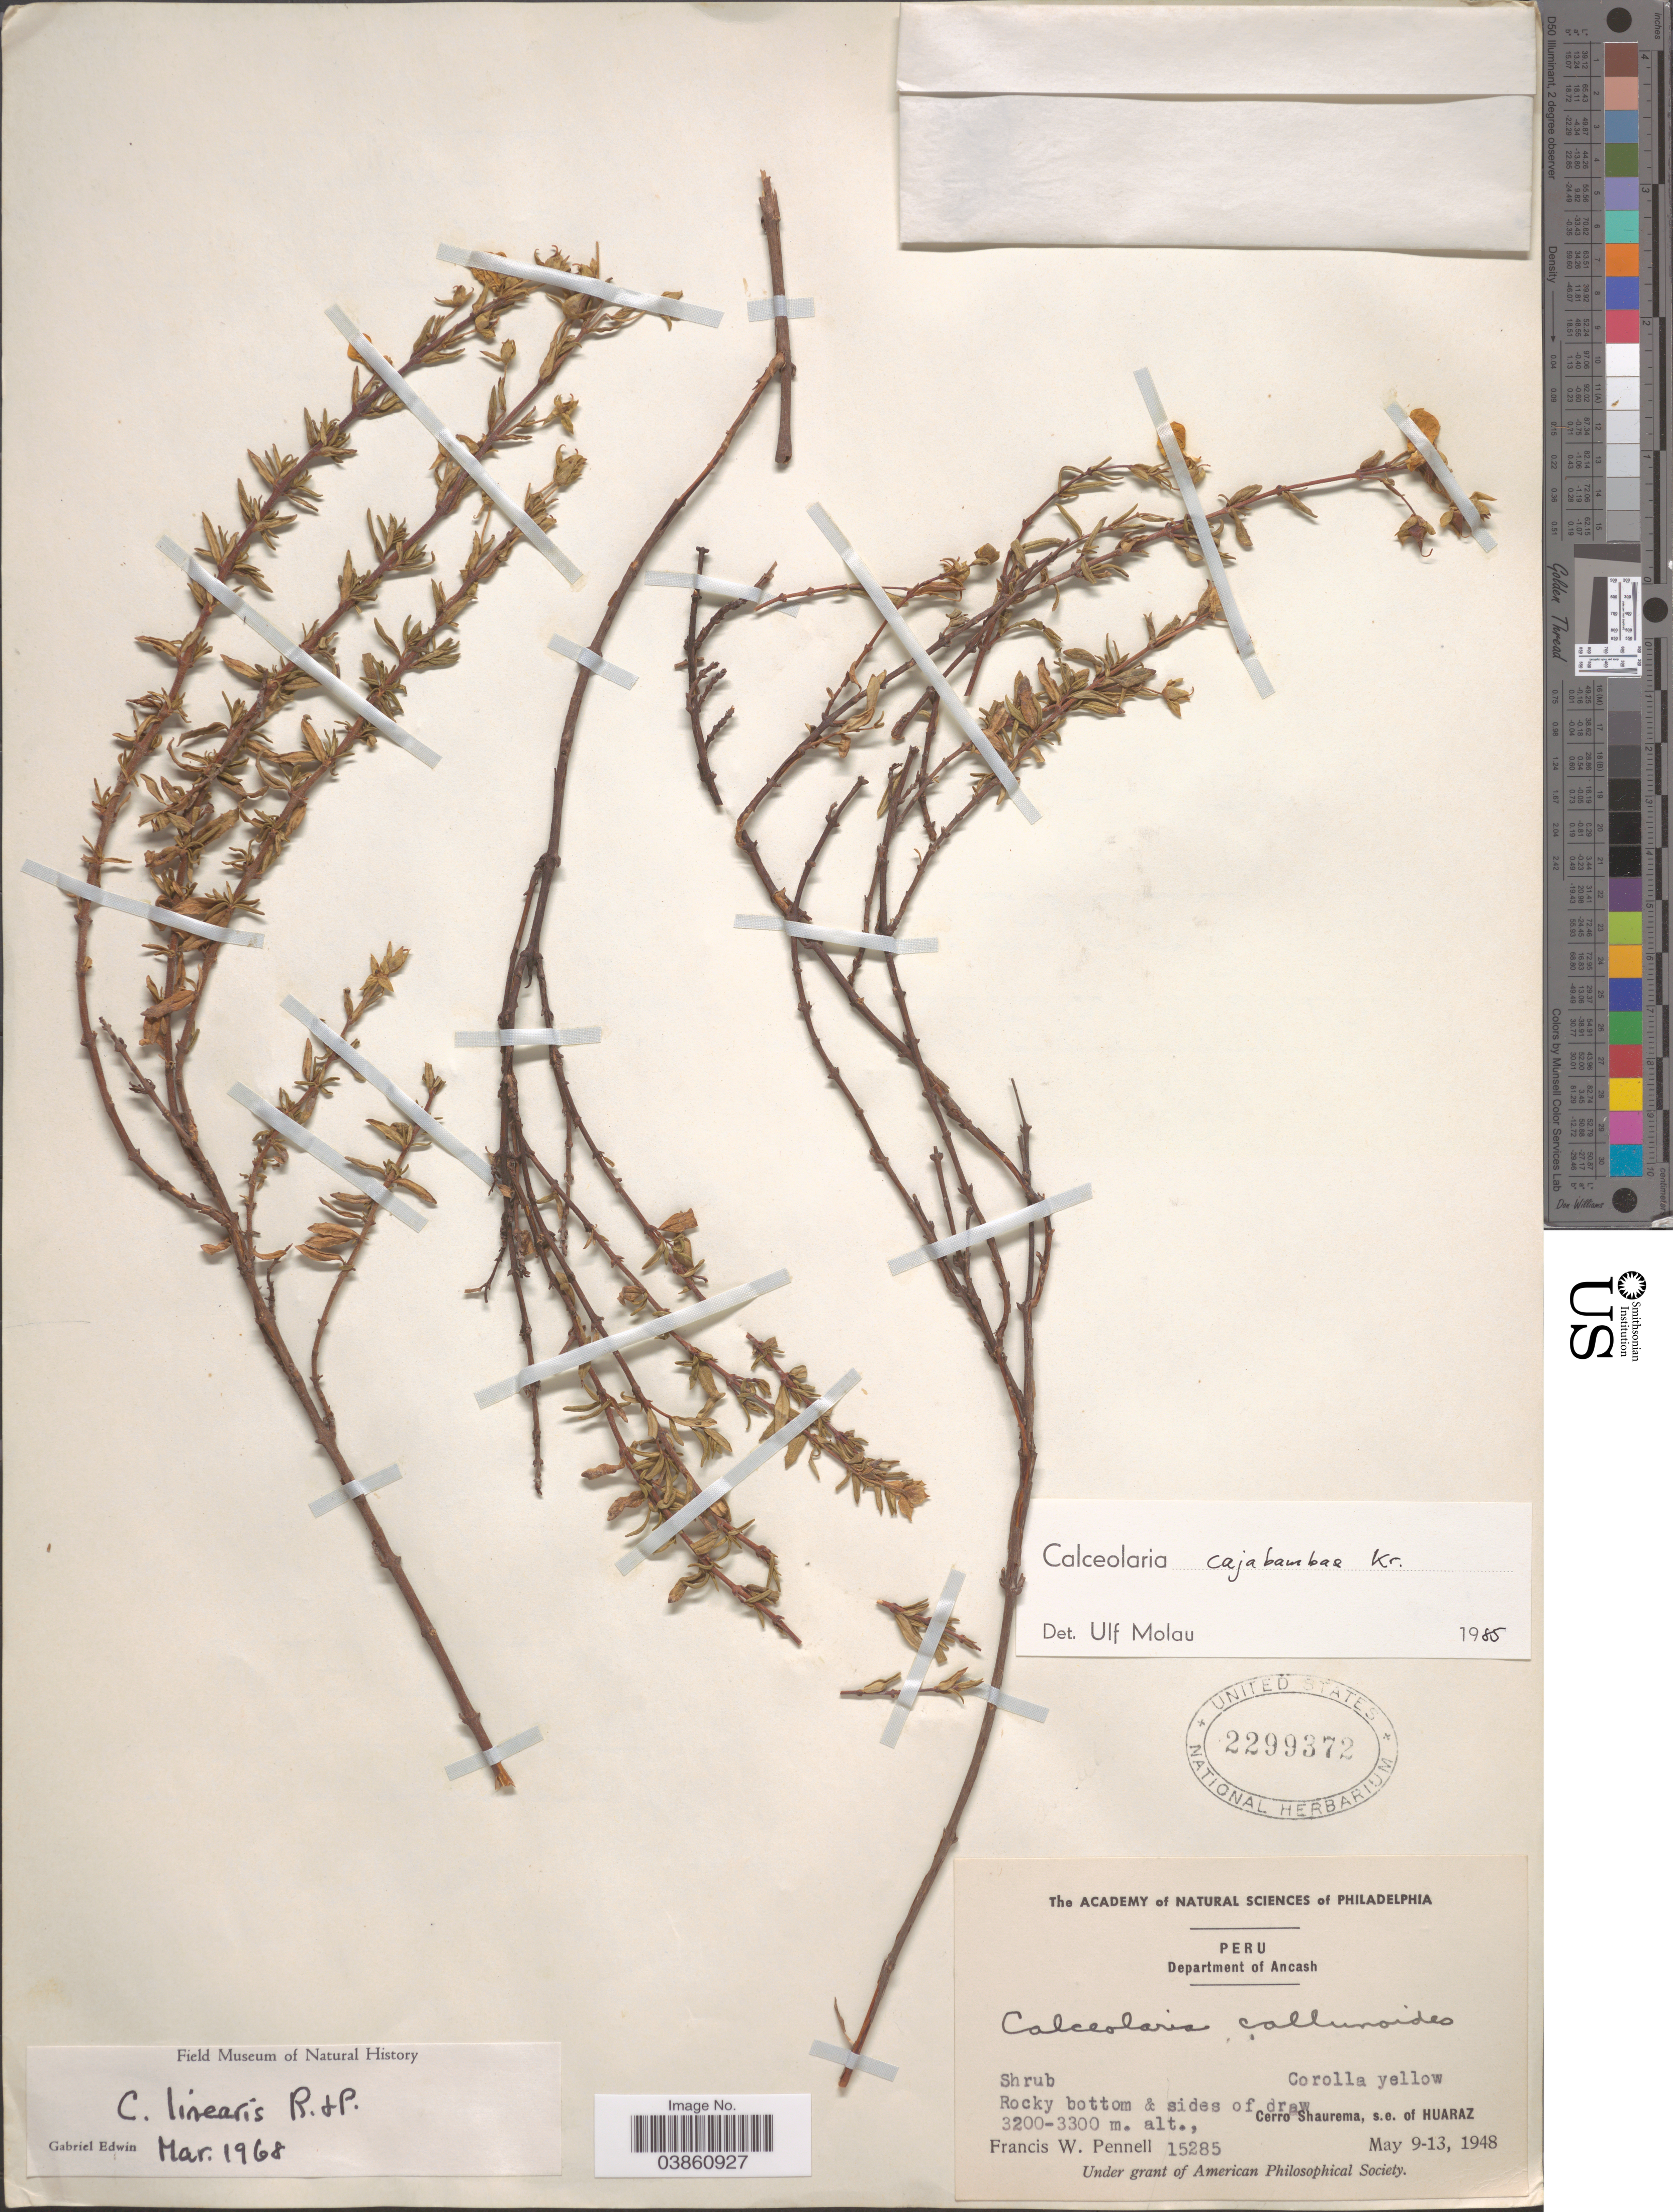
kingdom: Plantae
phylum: Tracheophyta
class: Magnoliopsida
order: Lamiales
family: Calceolariaceae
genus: Calceolaria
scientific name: Calceolaria cajabambae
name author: Kraenzl.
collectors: F. W. Pennell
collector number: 15285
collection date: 1948-05-09/1948-05-13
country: Peru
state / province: Ancash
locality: Department of Ancash. Cerro Shaurema, s.e. of Huaraz.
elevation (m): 3200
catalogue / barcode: US 2299372